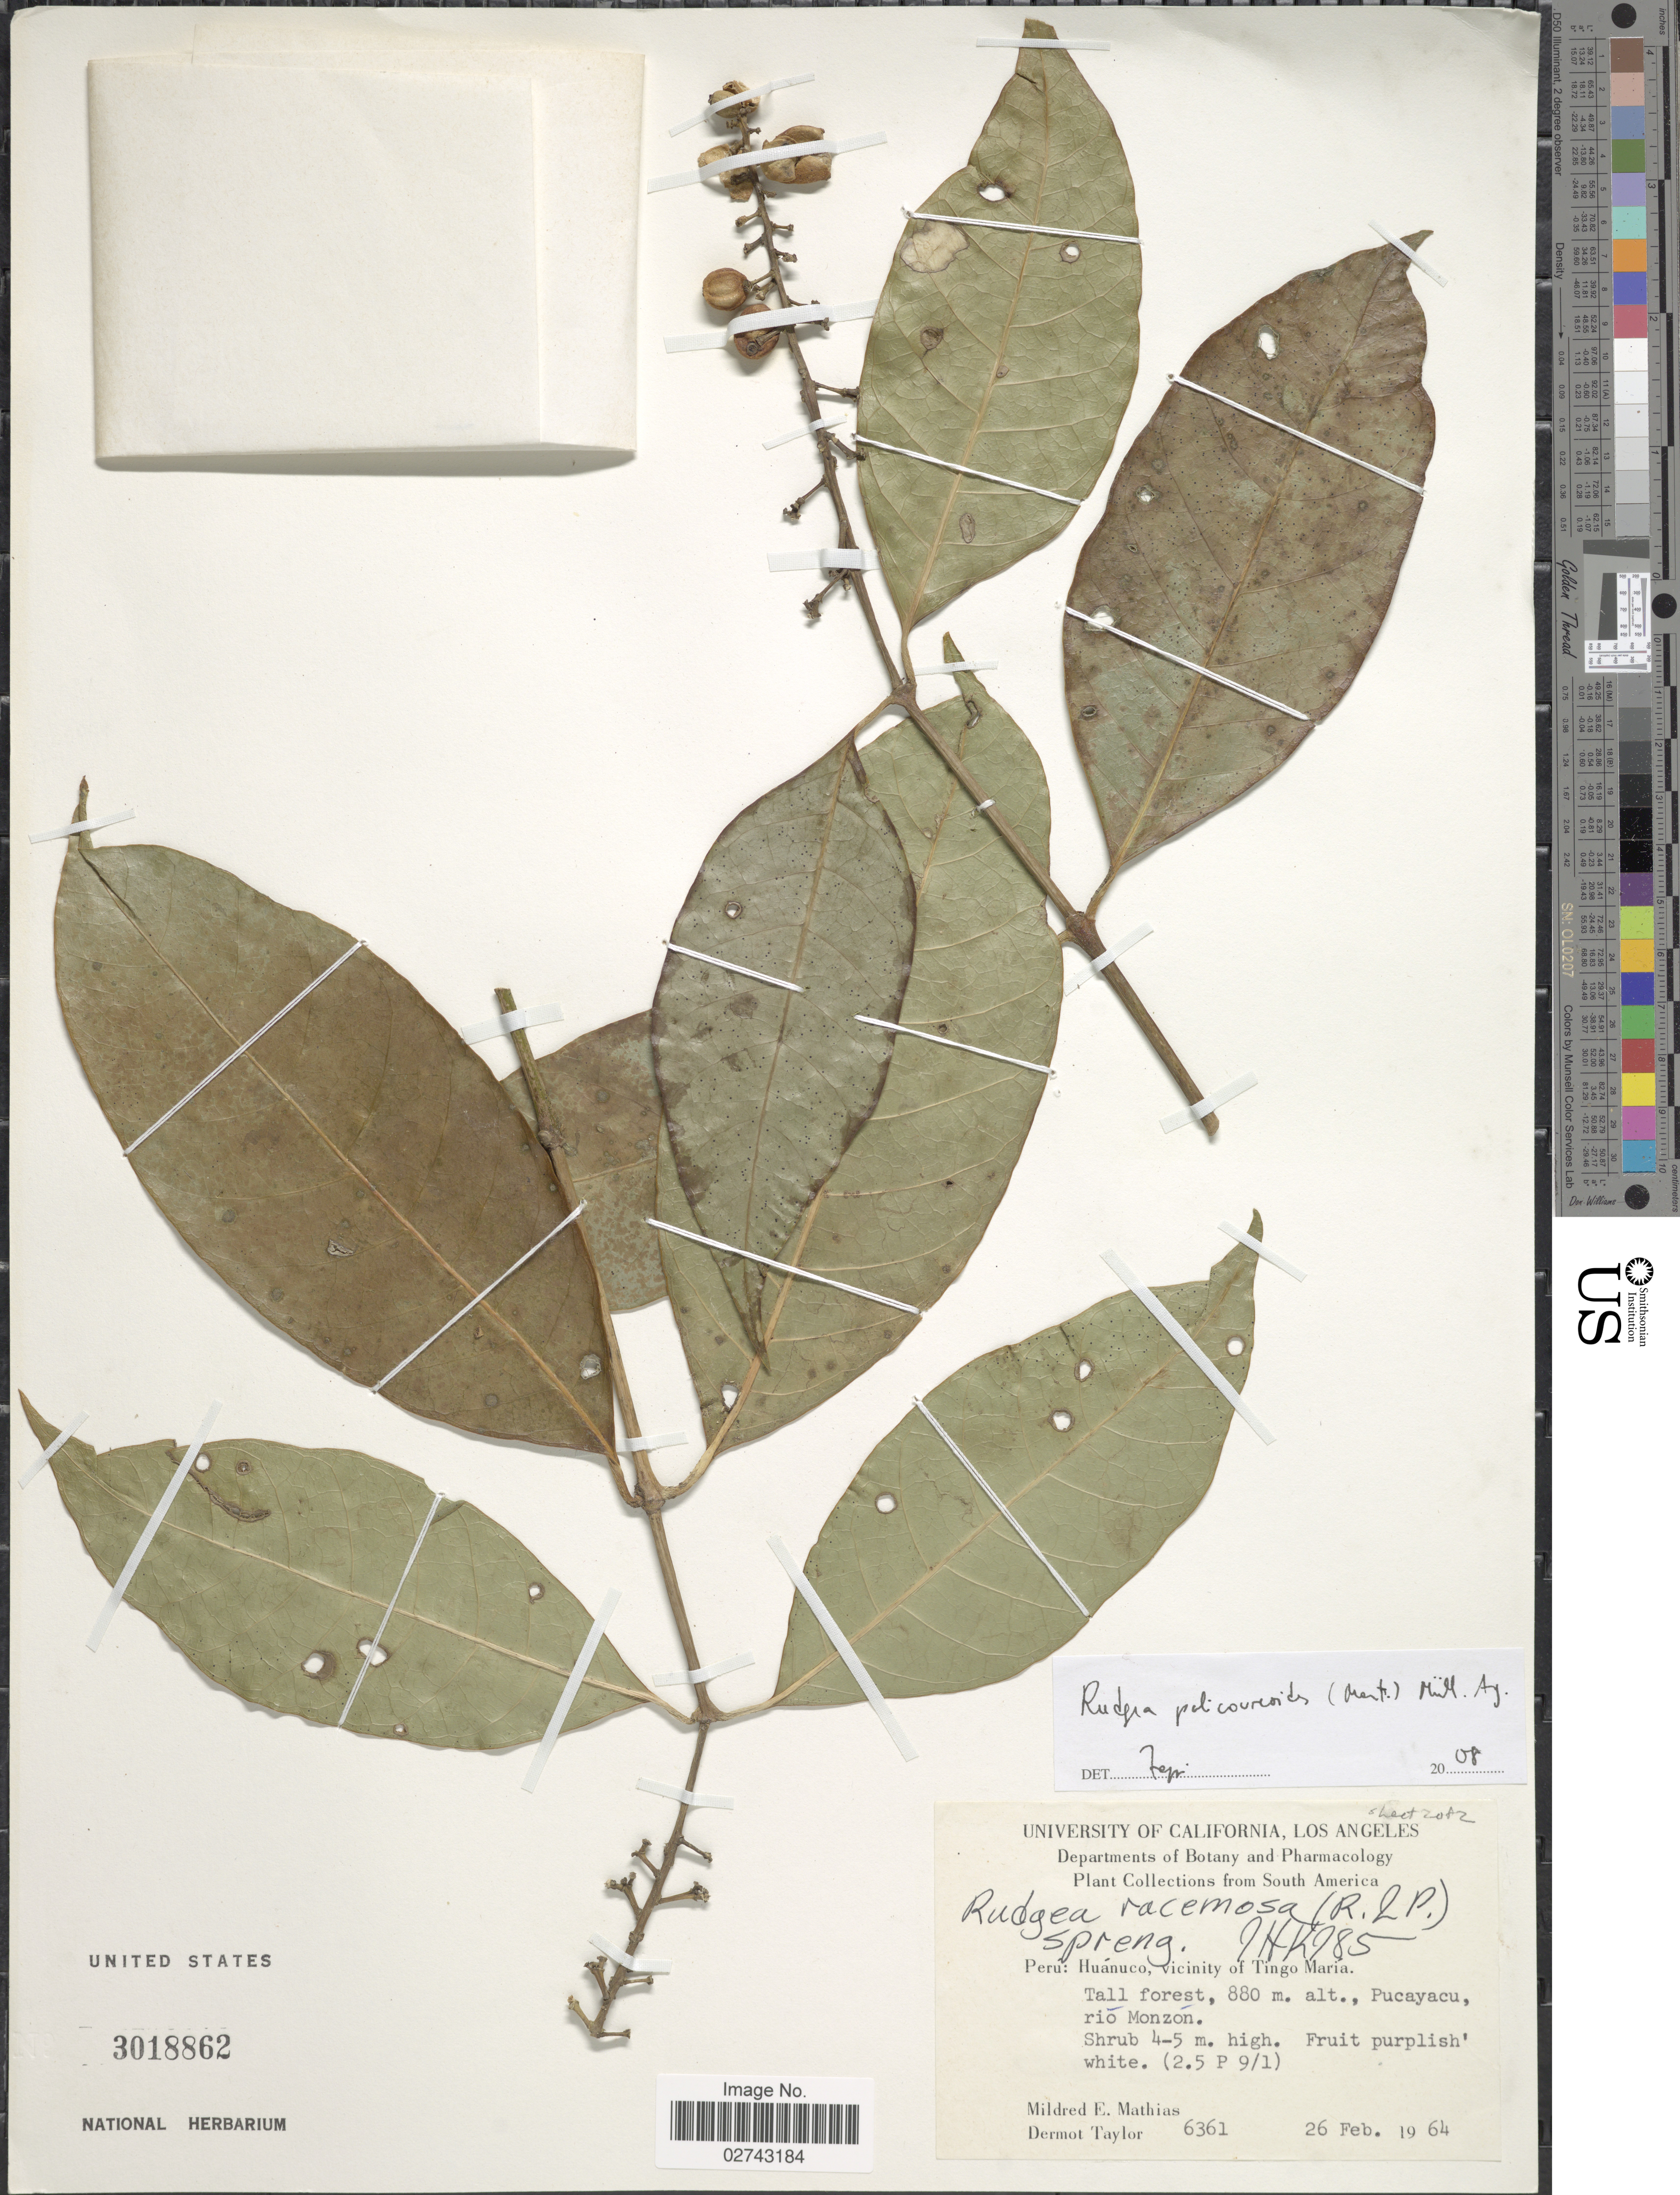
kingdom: Plantae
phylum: Tracheophyta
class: Magnoliopsida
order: Gentianales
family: Rubiaceae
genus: Rudgea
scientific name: Rudgea palicoureoides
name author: (Mart.) Müll. Arg.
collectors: M. E. Mathias & D. Taylor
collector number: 6361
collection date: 1964-02-26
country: Peru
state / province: Huánuco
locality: Vicinity of Tingo Maria. Pucayacu, rio Monzon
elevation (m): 880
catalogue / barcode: US 3018862